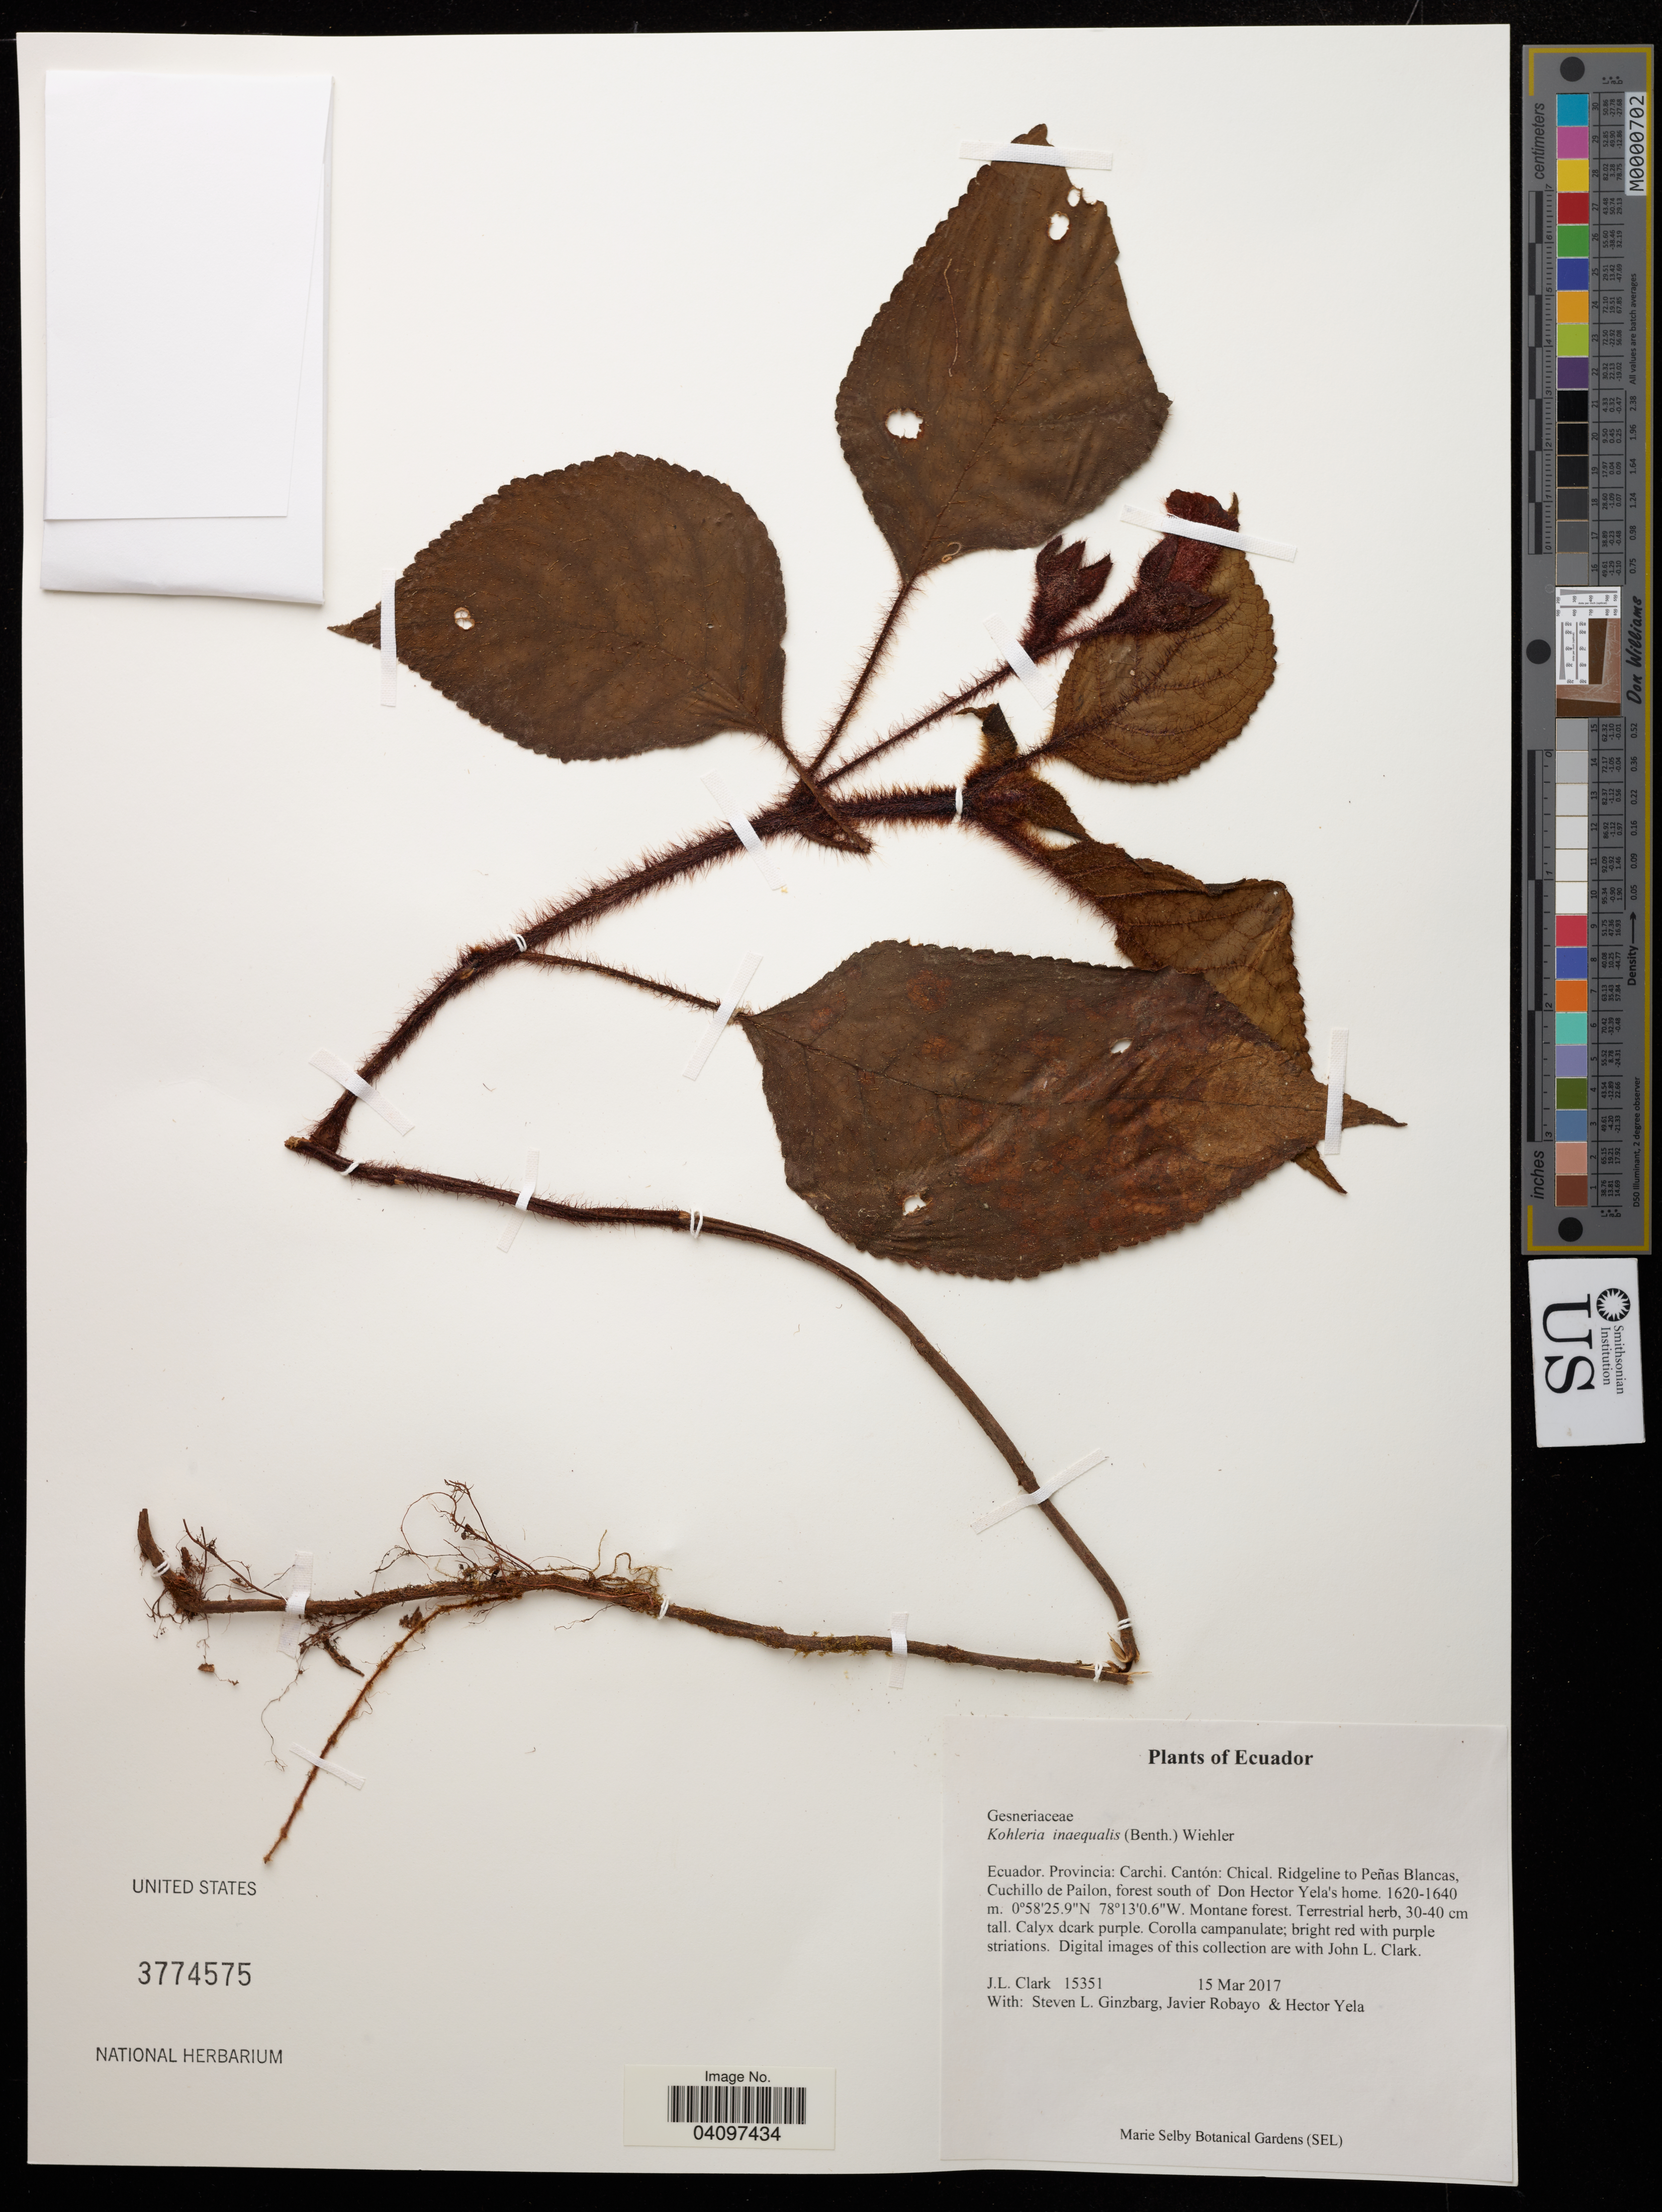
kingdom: Plantae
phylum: Tracheophyta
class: Magnoliopsida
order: Lamiales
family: Gesneriaceae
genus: Kohleria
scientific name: Kohleria inaequalis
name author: (Benth.) Wiehler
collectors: J. Clark & S. Ginzbarg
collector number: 15351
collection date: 2017-03-15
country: Ecuador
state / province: Carchi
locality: Cantón: Chical. Ridgeline to Peñas Blancas, Cuchillo de Pailon, forest south of Don Hector Yela's home.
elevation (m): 1620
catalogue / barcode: US 3774575